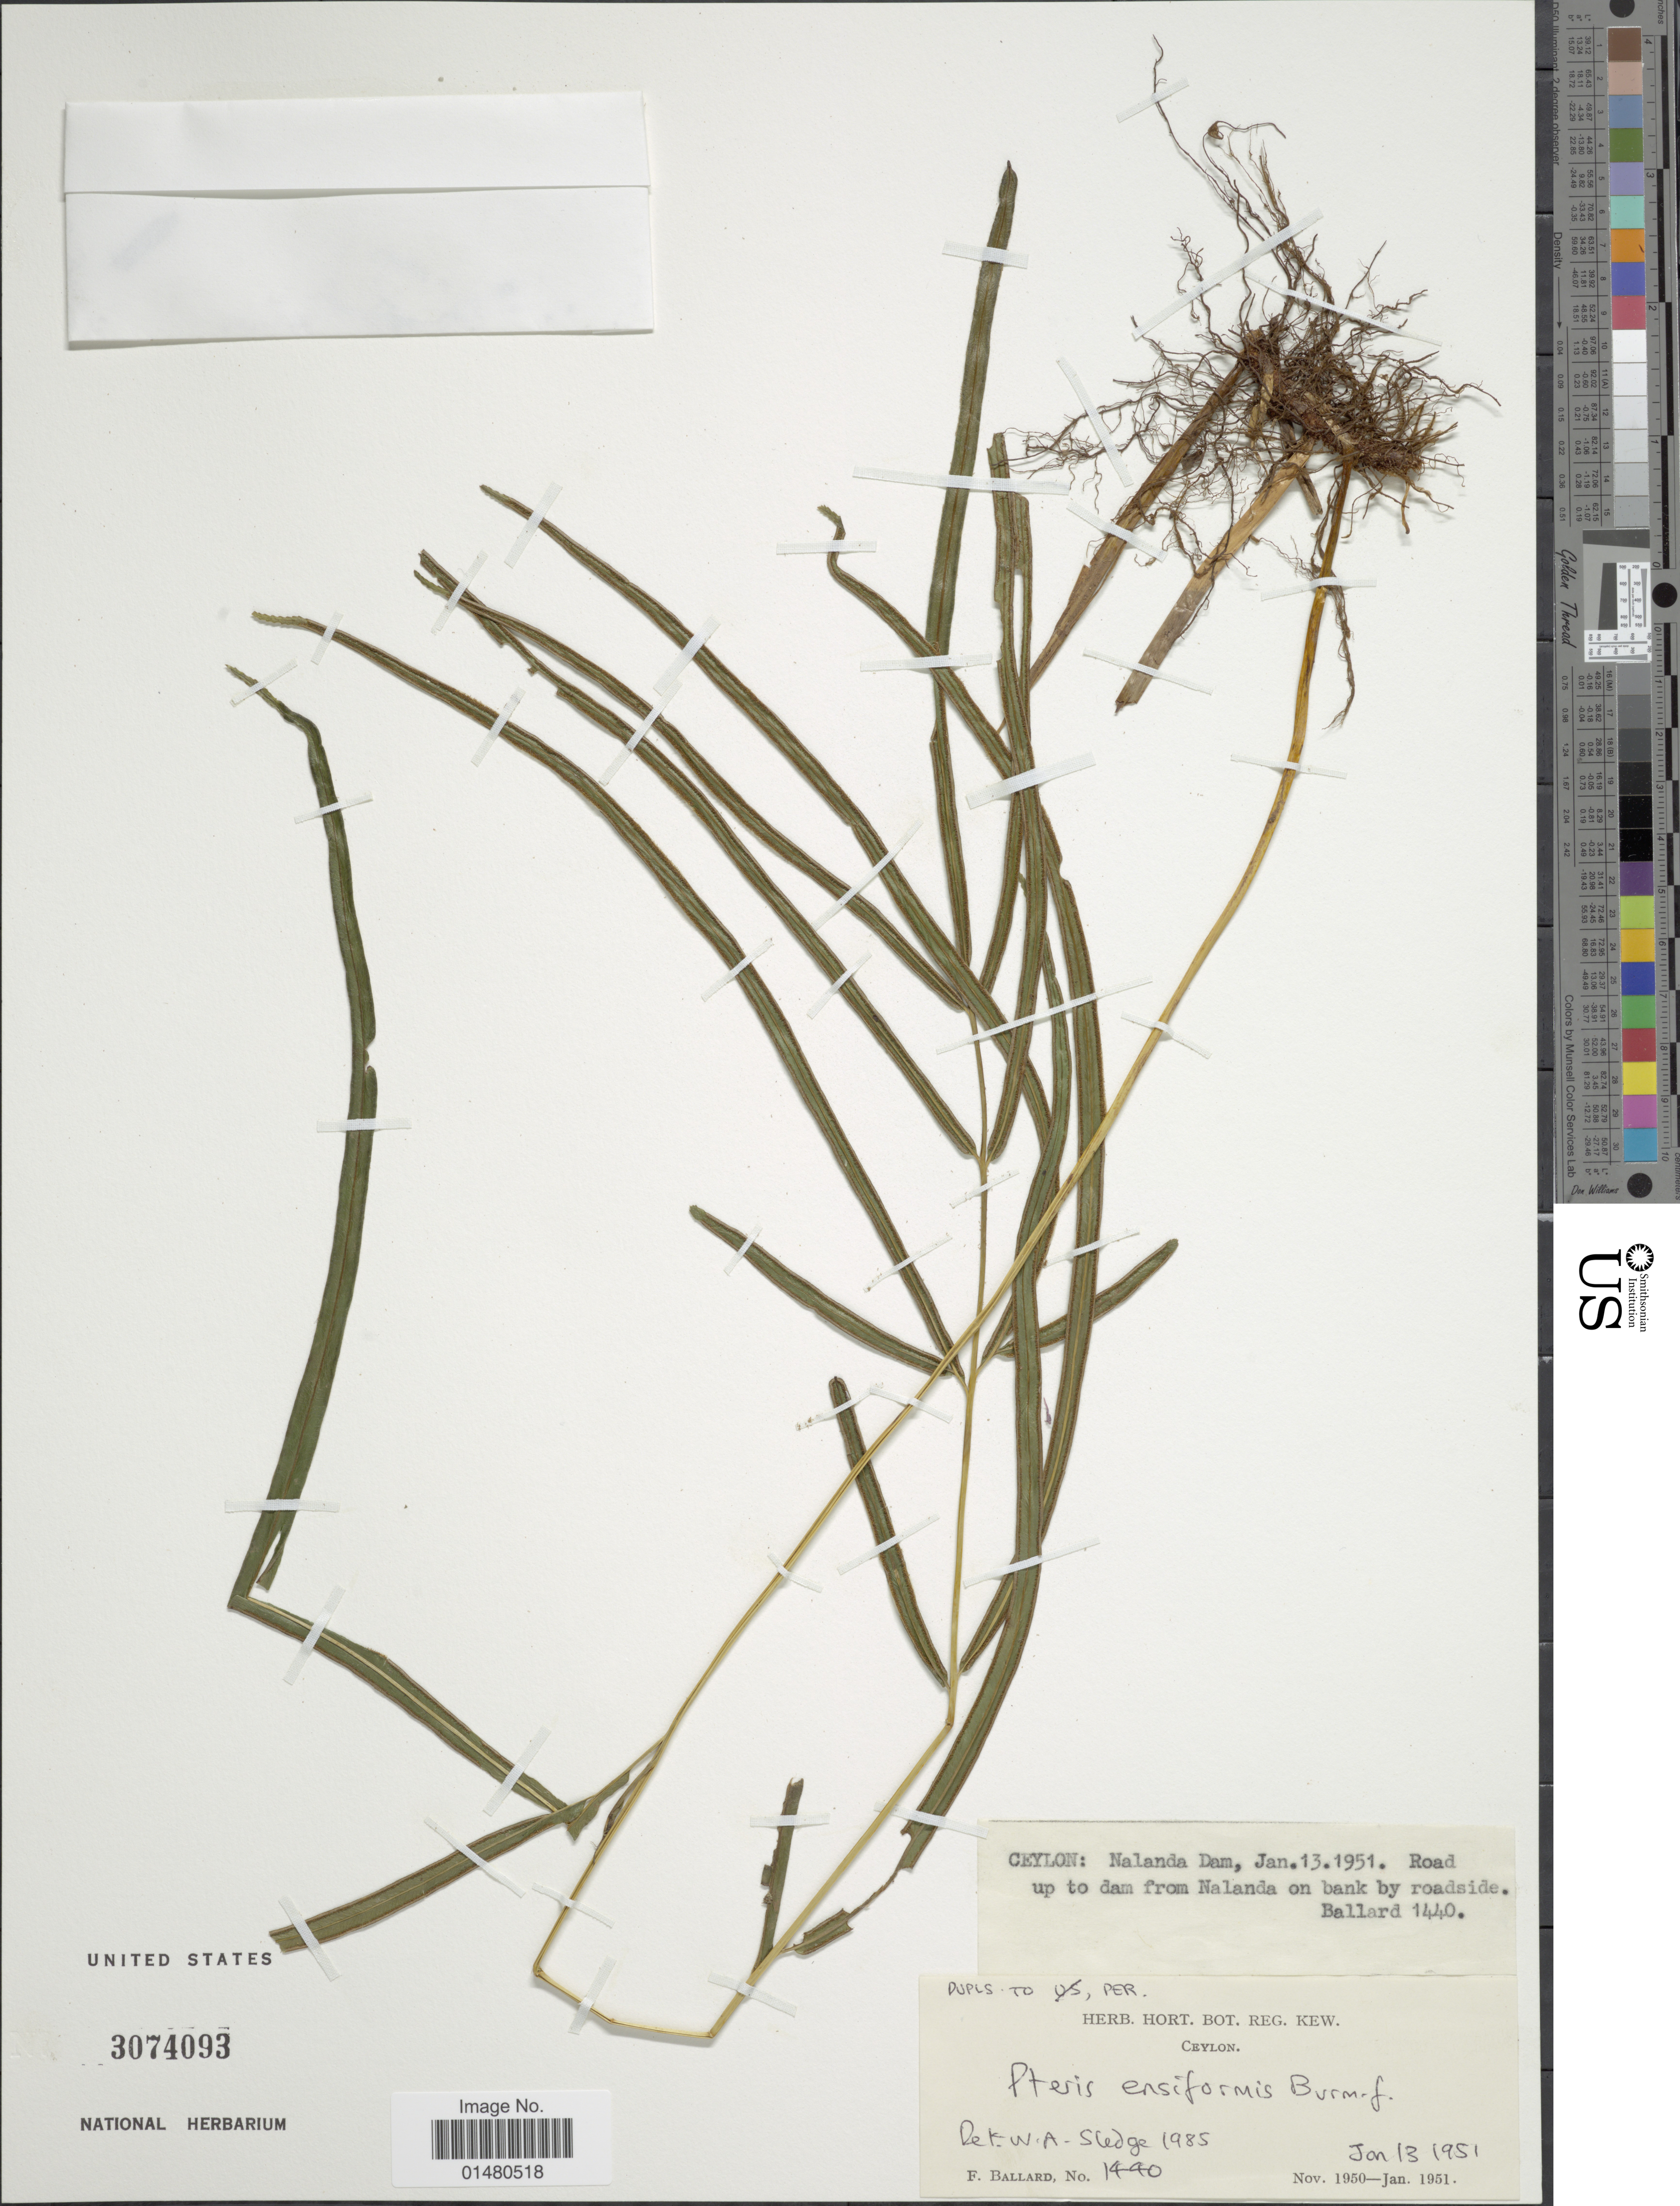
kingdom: Plantae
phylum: Tracheophyta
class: Polypodiopsida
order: Polypodiales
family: Pteridaceae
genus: Pteris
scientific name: Pteris ensiformis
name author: Burm. f.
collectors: F. Ballard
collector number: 1440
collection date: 1951-01-13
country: Sri Lanka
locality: Ceylon: Nalanda Dam. Road to dam from Nalanda on bank by roadside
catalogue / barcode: US 3074093